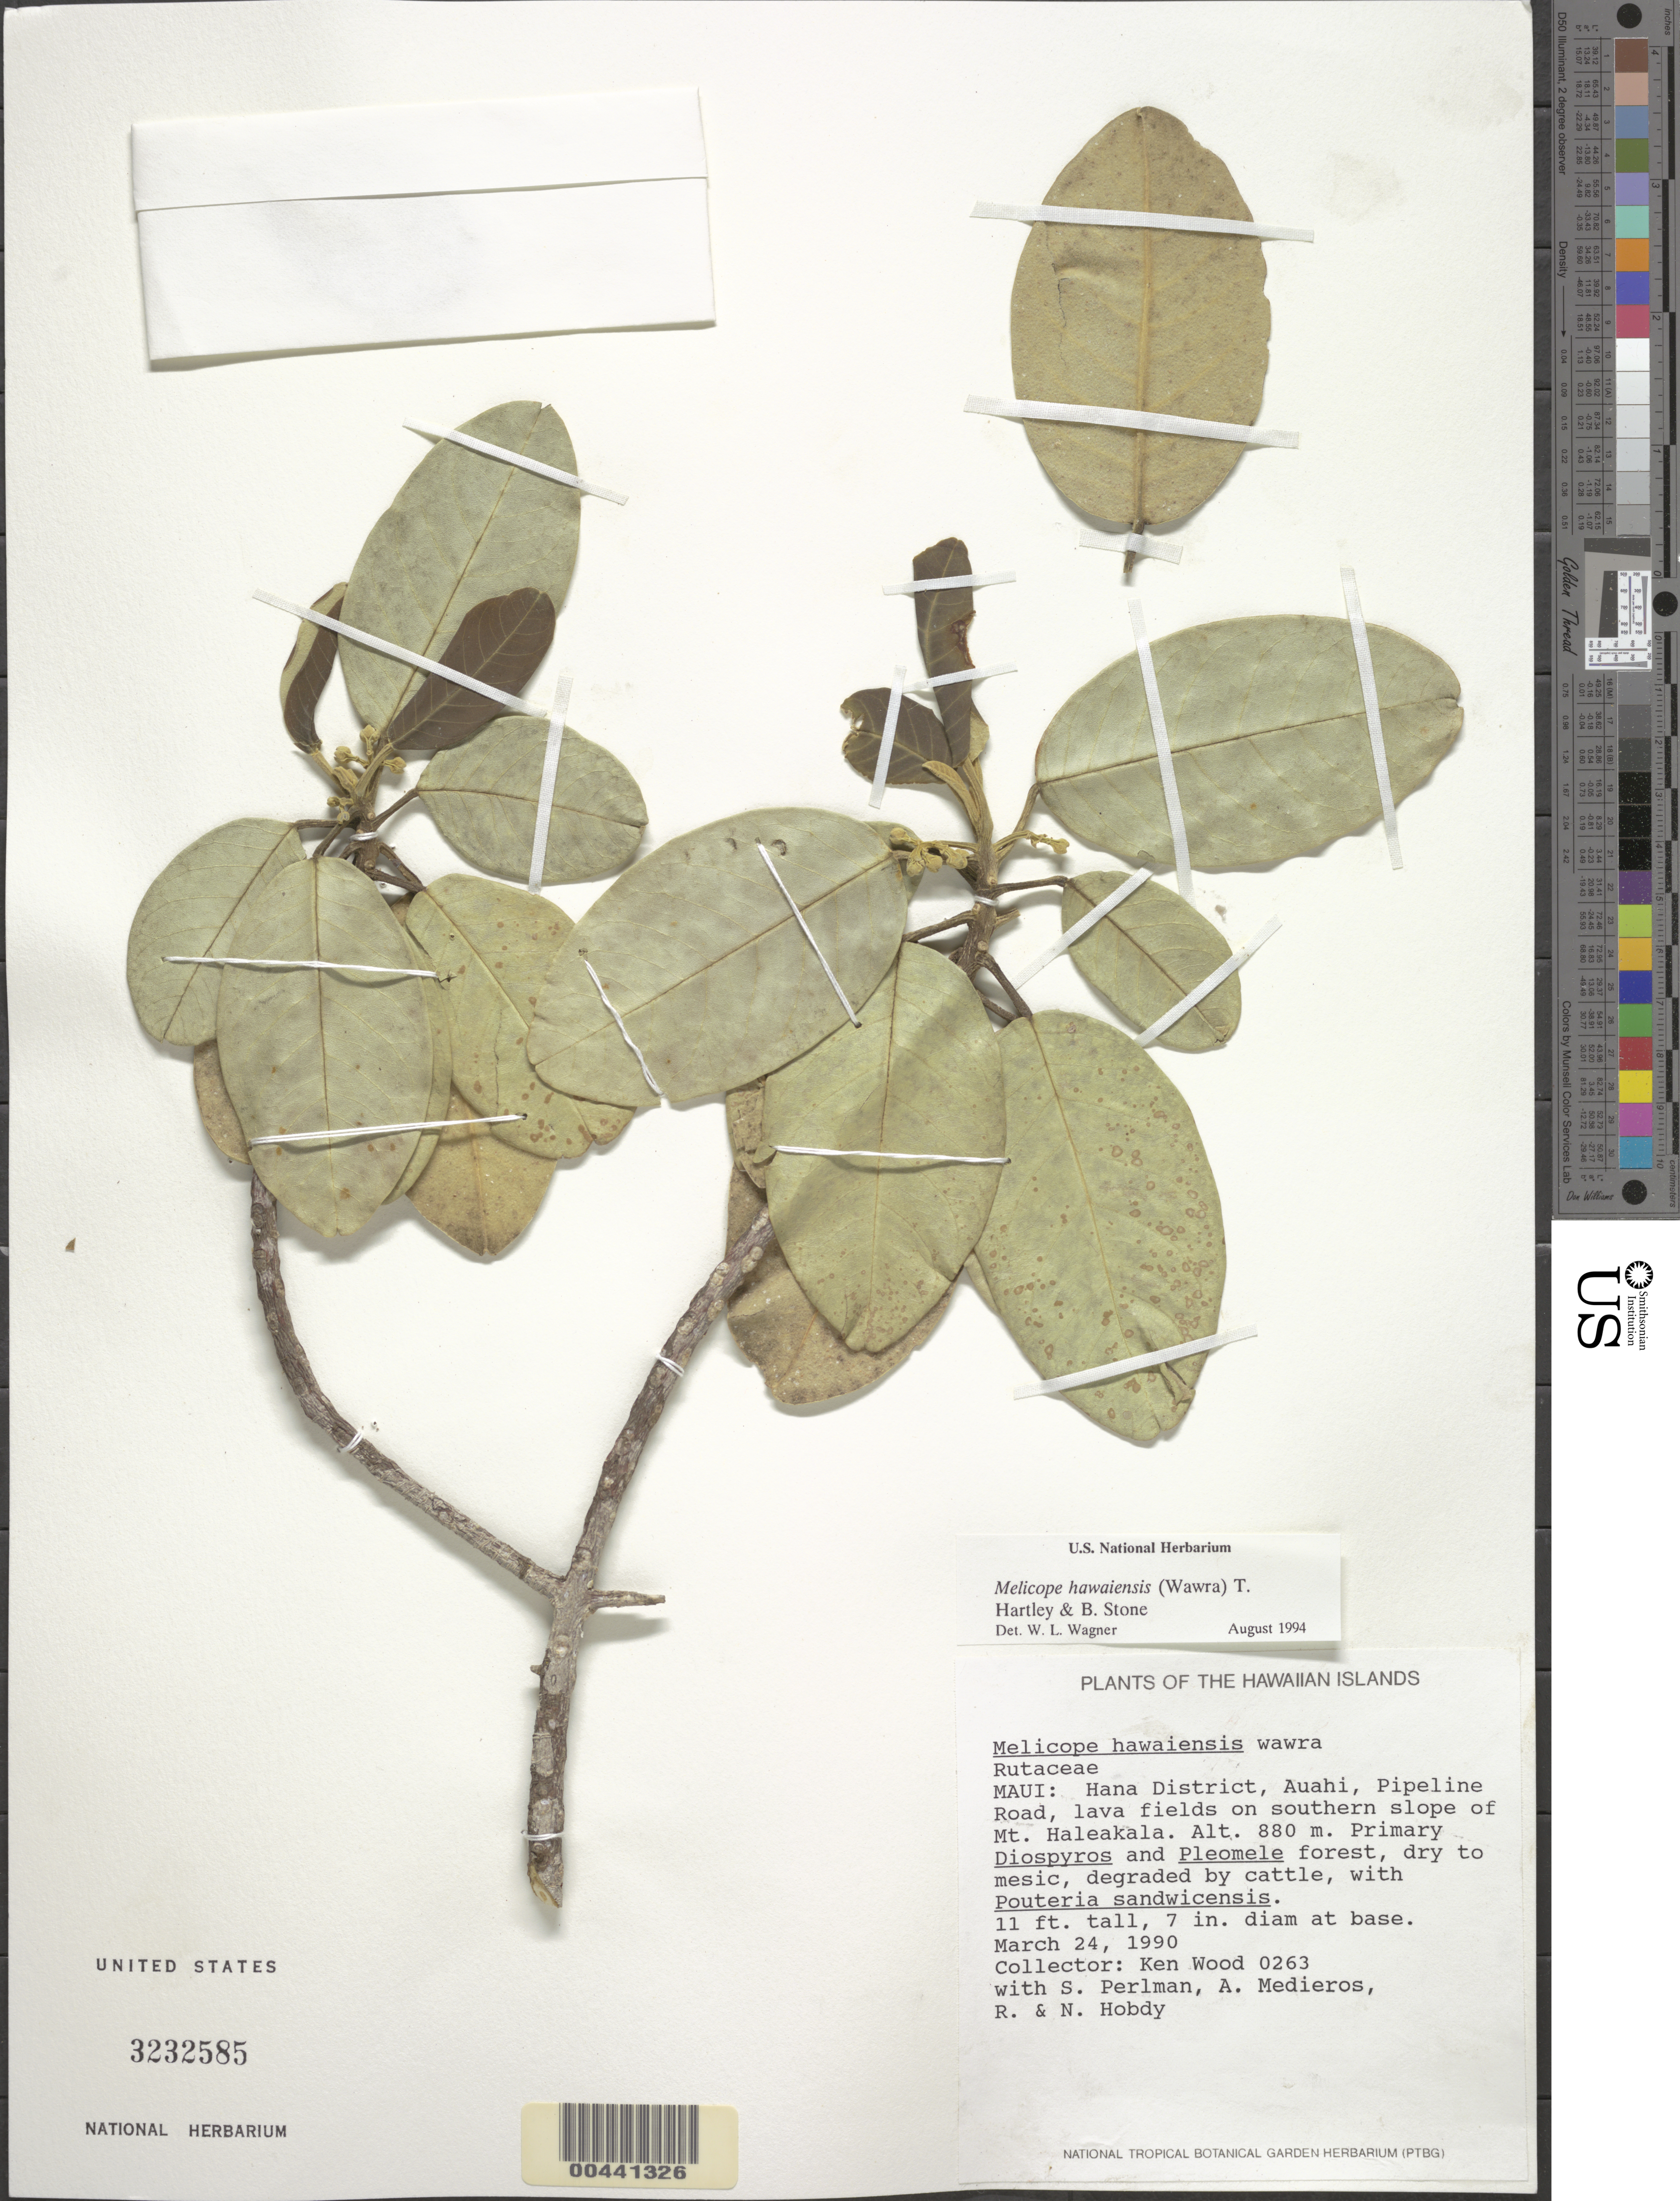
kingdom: Plantae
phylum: Tracheophyta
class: Magnoliopsida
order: Sapindales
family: Rutaceae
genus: Melicope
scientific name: Melicope hawaiensis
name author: (Wawra) T.G. Hartley & B.C. Stone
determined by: Wagner, W. L., (BOT), Smithsonian Institution - National Museum of Natural History (UNITED STATES)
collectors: K. R. Wood, S. P. Perlman, A. Medieros, R. Hobdy & N. Hobdy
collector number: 0263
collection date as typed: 24 Mar 1990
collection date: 1990-03-24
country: United States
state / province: Hawaii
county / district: Maui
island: Maui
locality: Hana Dist., Auahi, Pipeline Road, on southern slope of Mt Haleakala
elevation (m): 880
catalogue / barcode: US 3232585